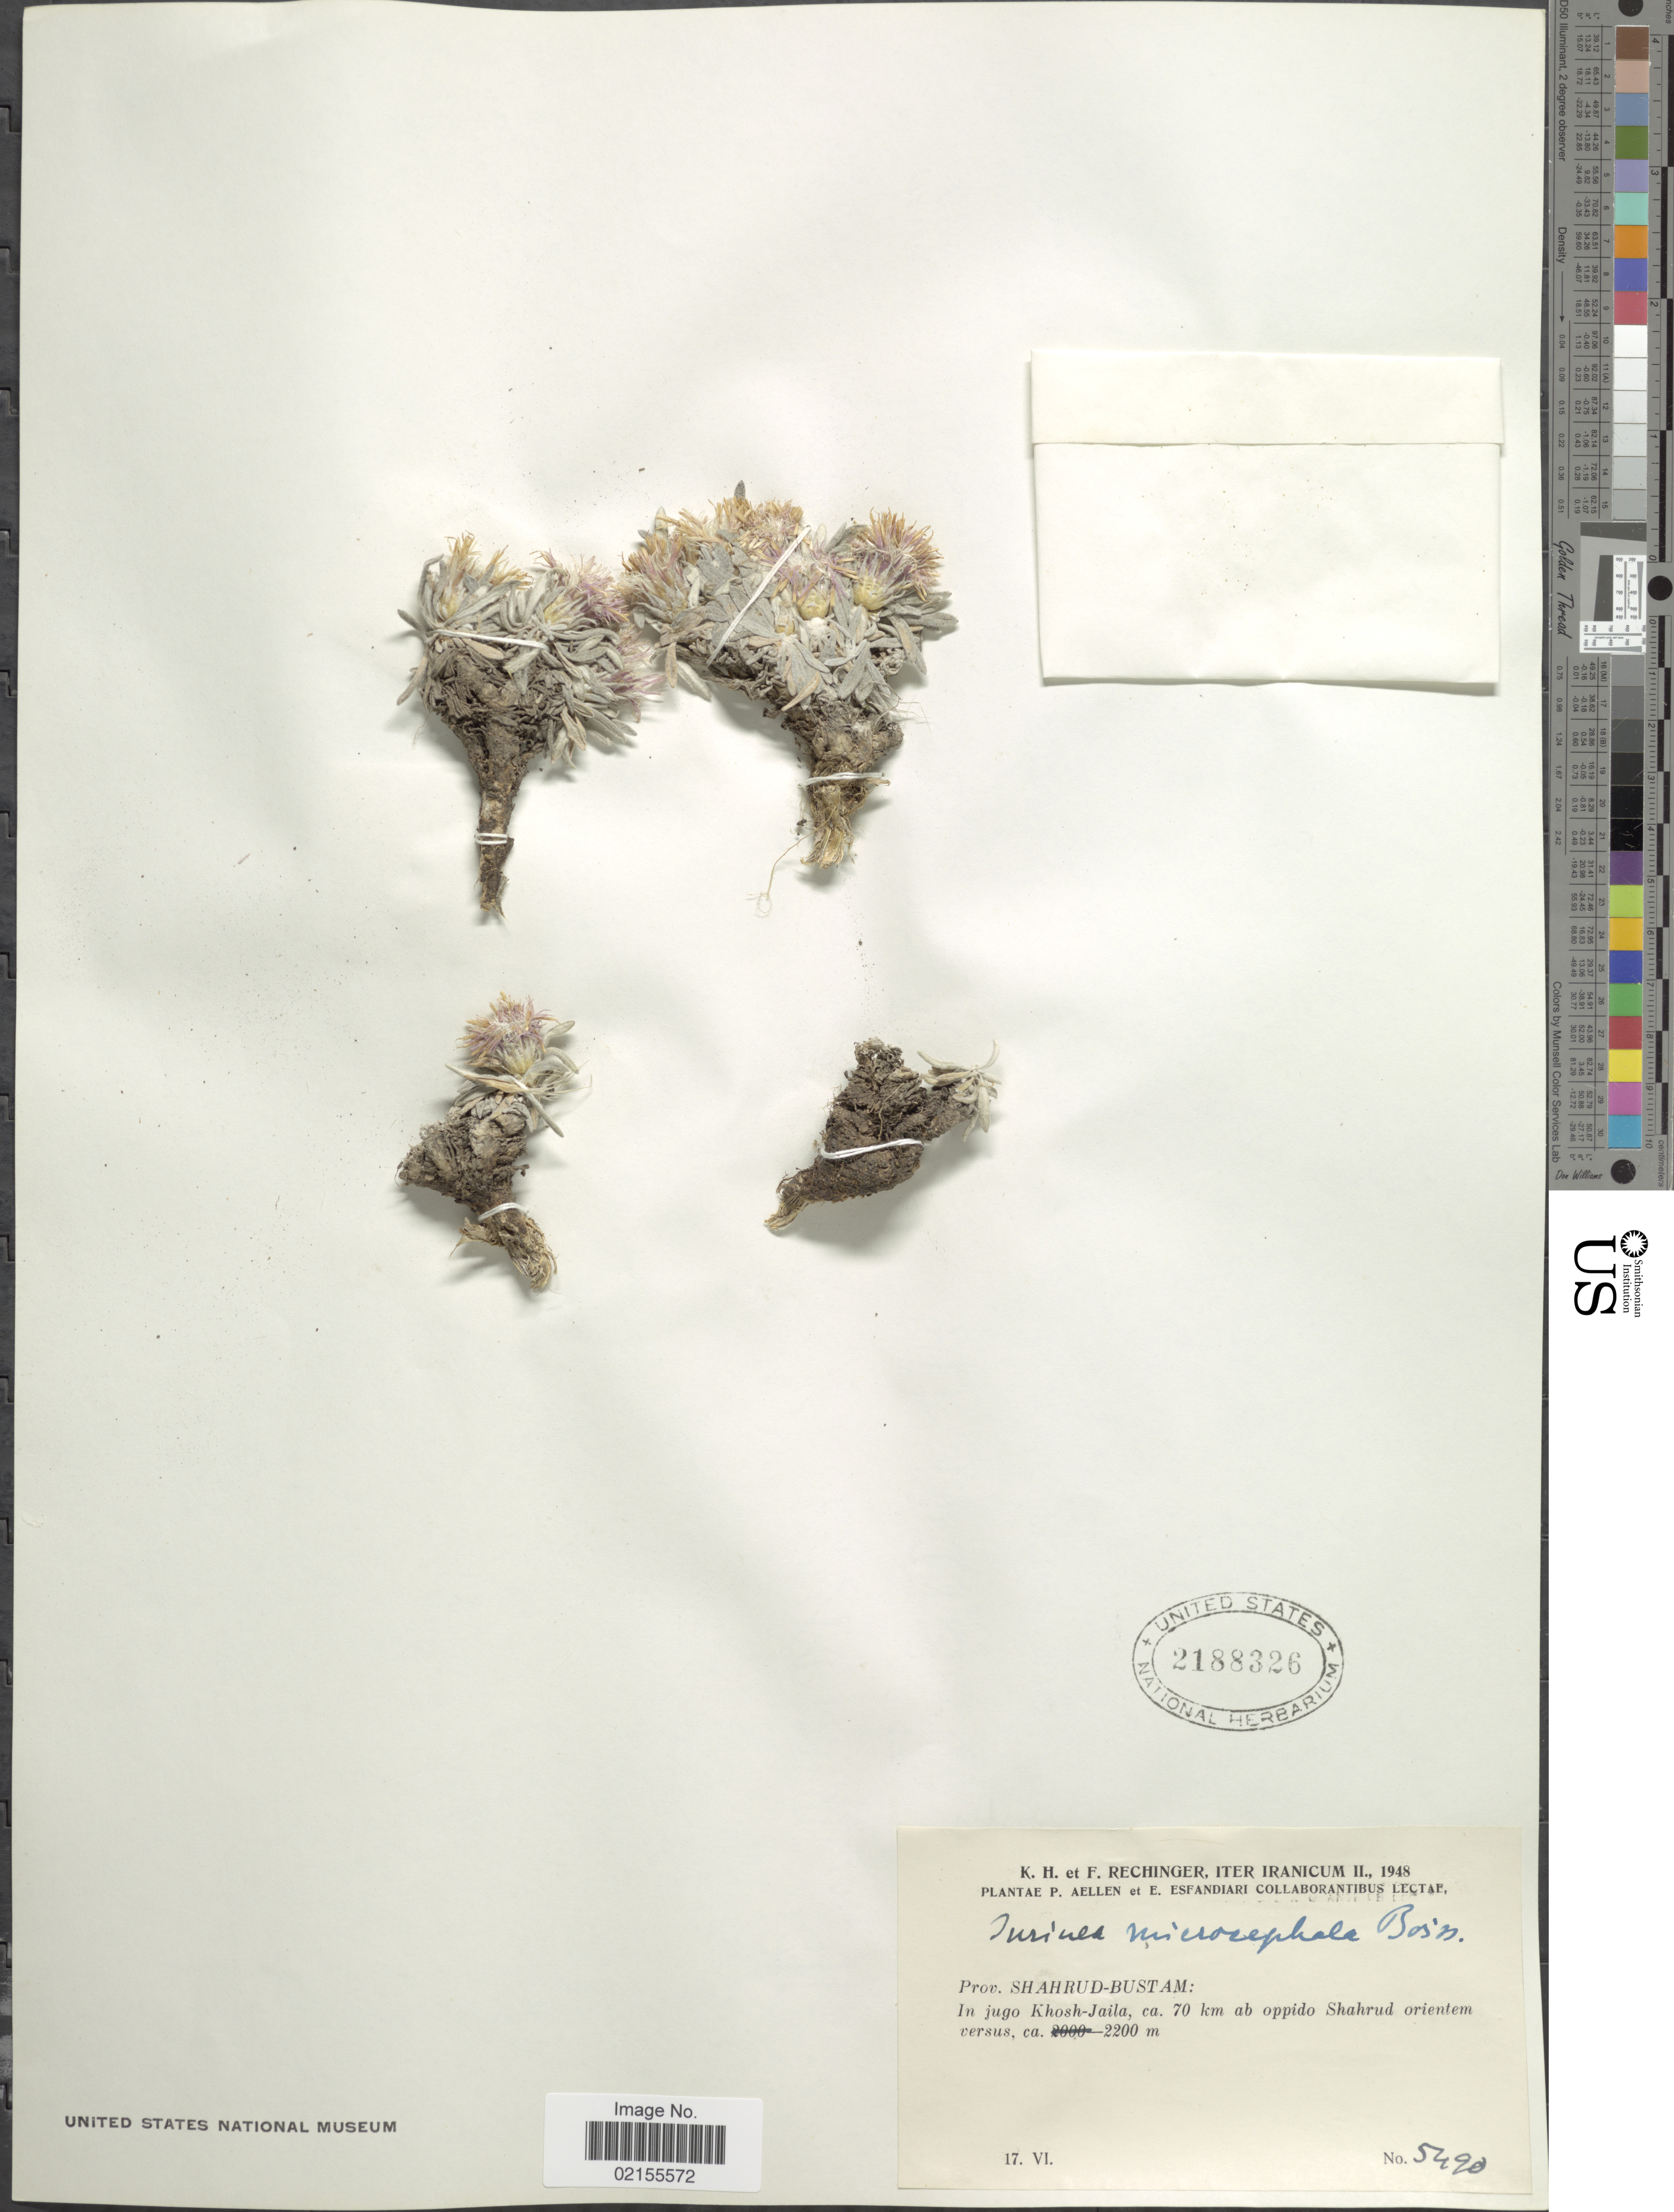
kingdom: Plantae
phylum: Tracheophyta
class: Magnoliopsida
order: Asterales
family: Asteraceae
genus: Jurinea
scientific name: Jurinea microcephala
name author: Boiss.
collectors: K. H. Rechinger & F. Rechinger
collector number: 5490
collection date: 1948-06-17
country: Iran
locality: Prov. Shahrud-Bustam, In jugo Khosh-Jaila, ca 70 km ab oppido Shahrud orientem versus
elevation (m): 2200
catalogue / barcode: US 2188326